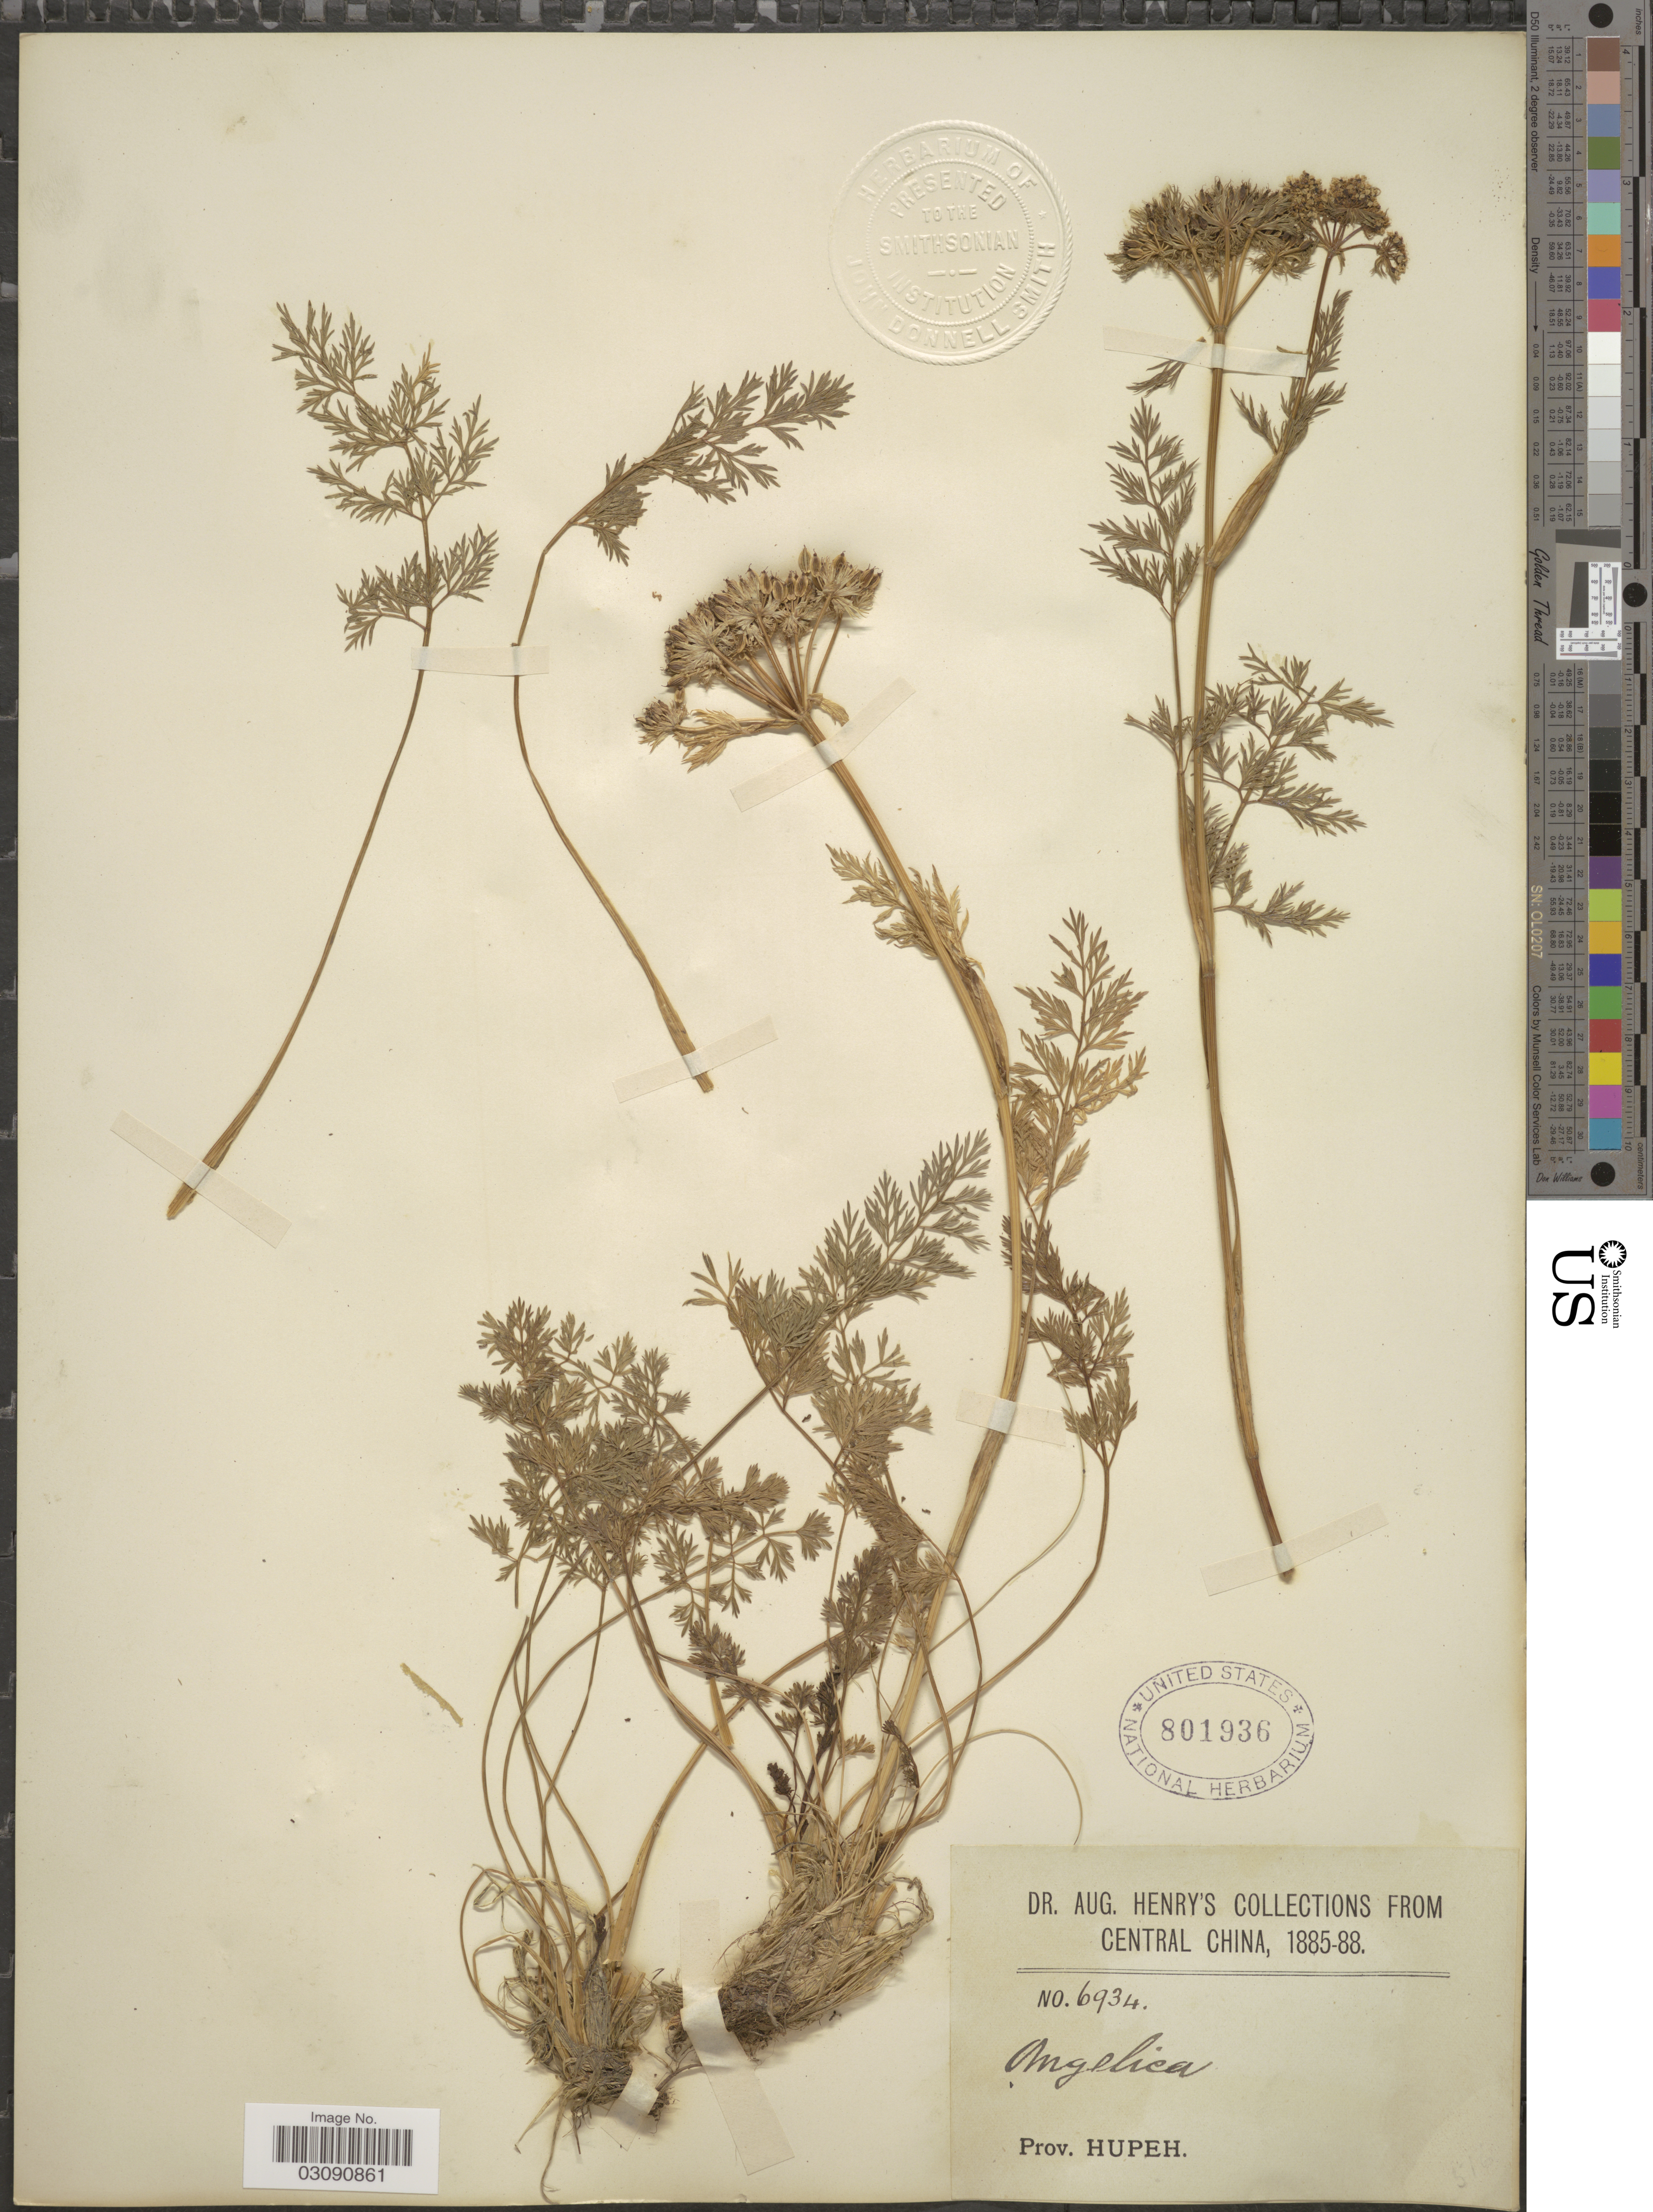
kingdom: Plantae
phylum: Tracheophyta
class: Magnoliopsida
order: Apiales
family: Apiaceae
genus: Angelica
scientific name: Angelica sp.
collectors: A. Henry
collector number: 6934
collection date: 1885/1888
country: China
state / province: Hubei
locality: Prov. Hupeh, Central China.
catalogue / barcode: US 801936